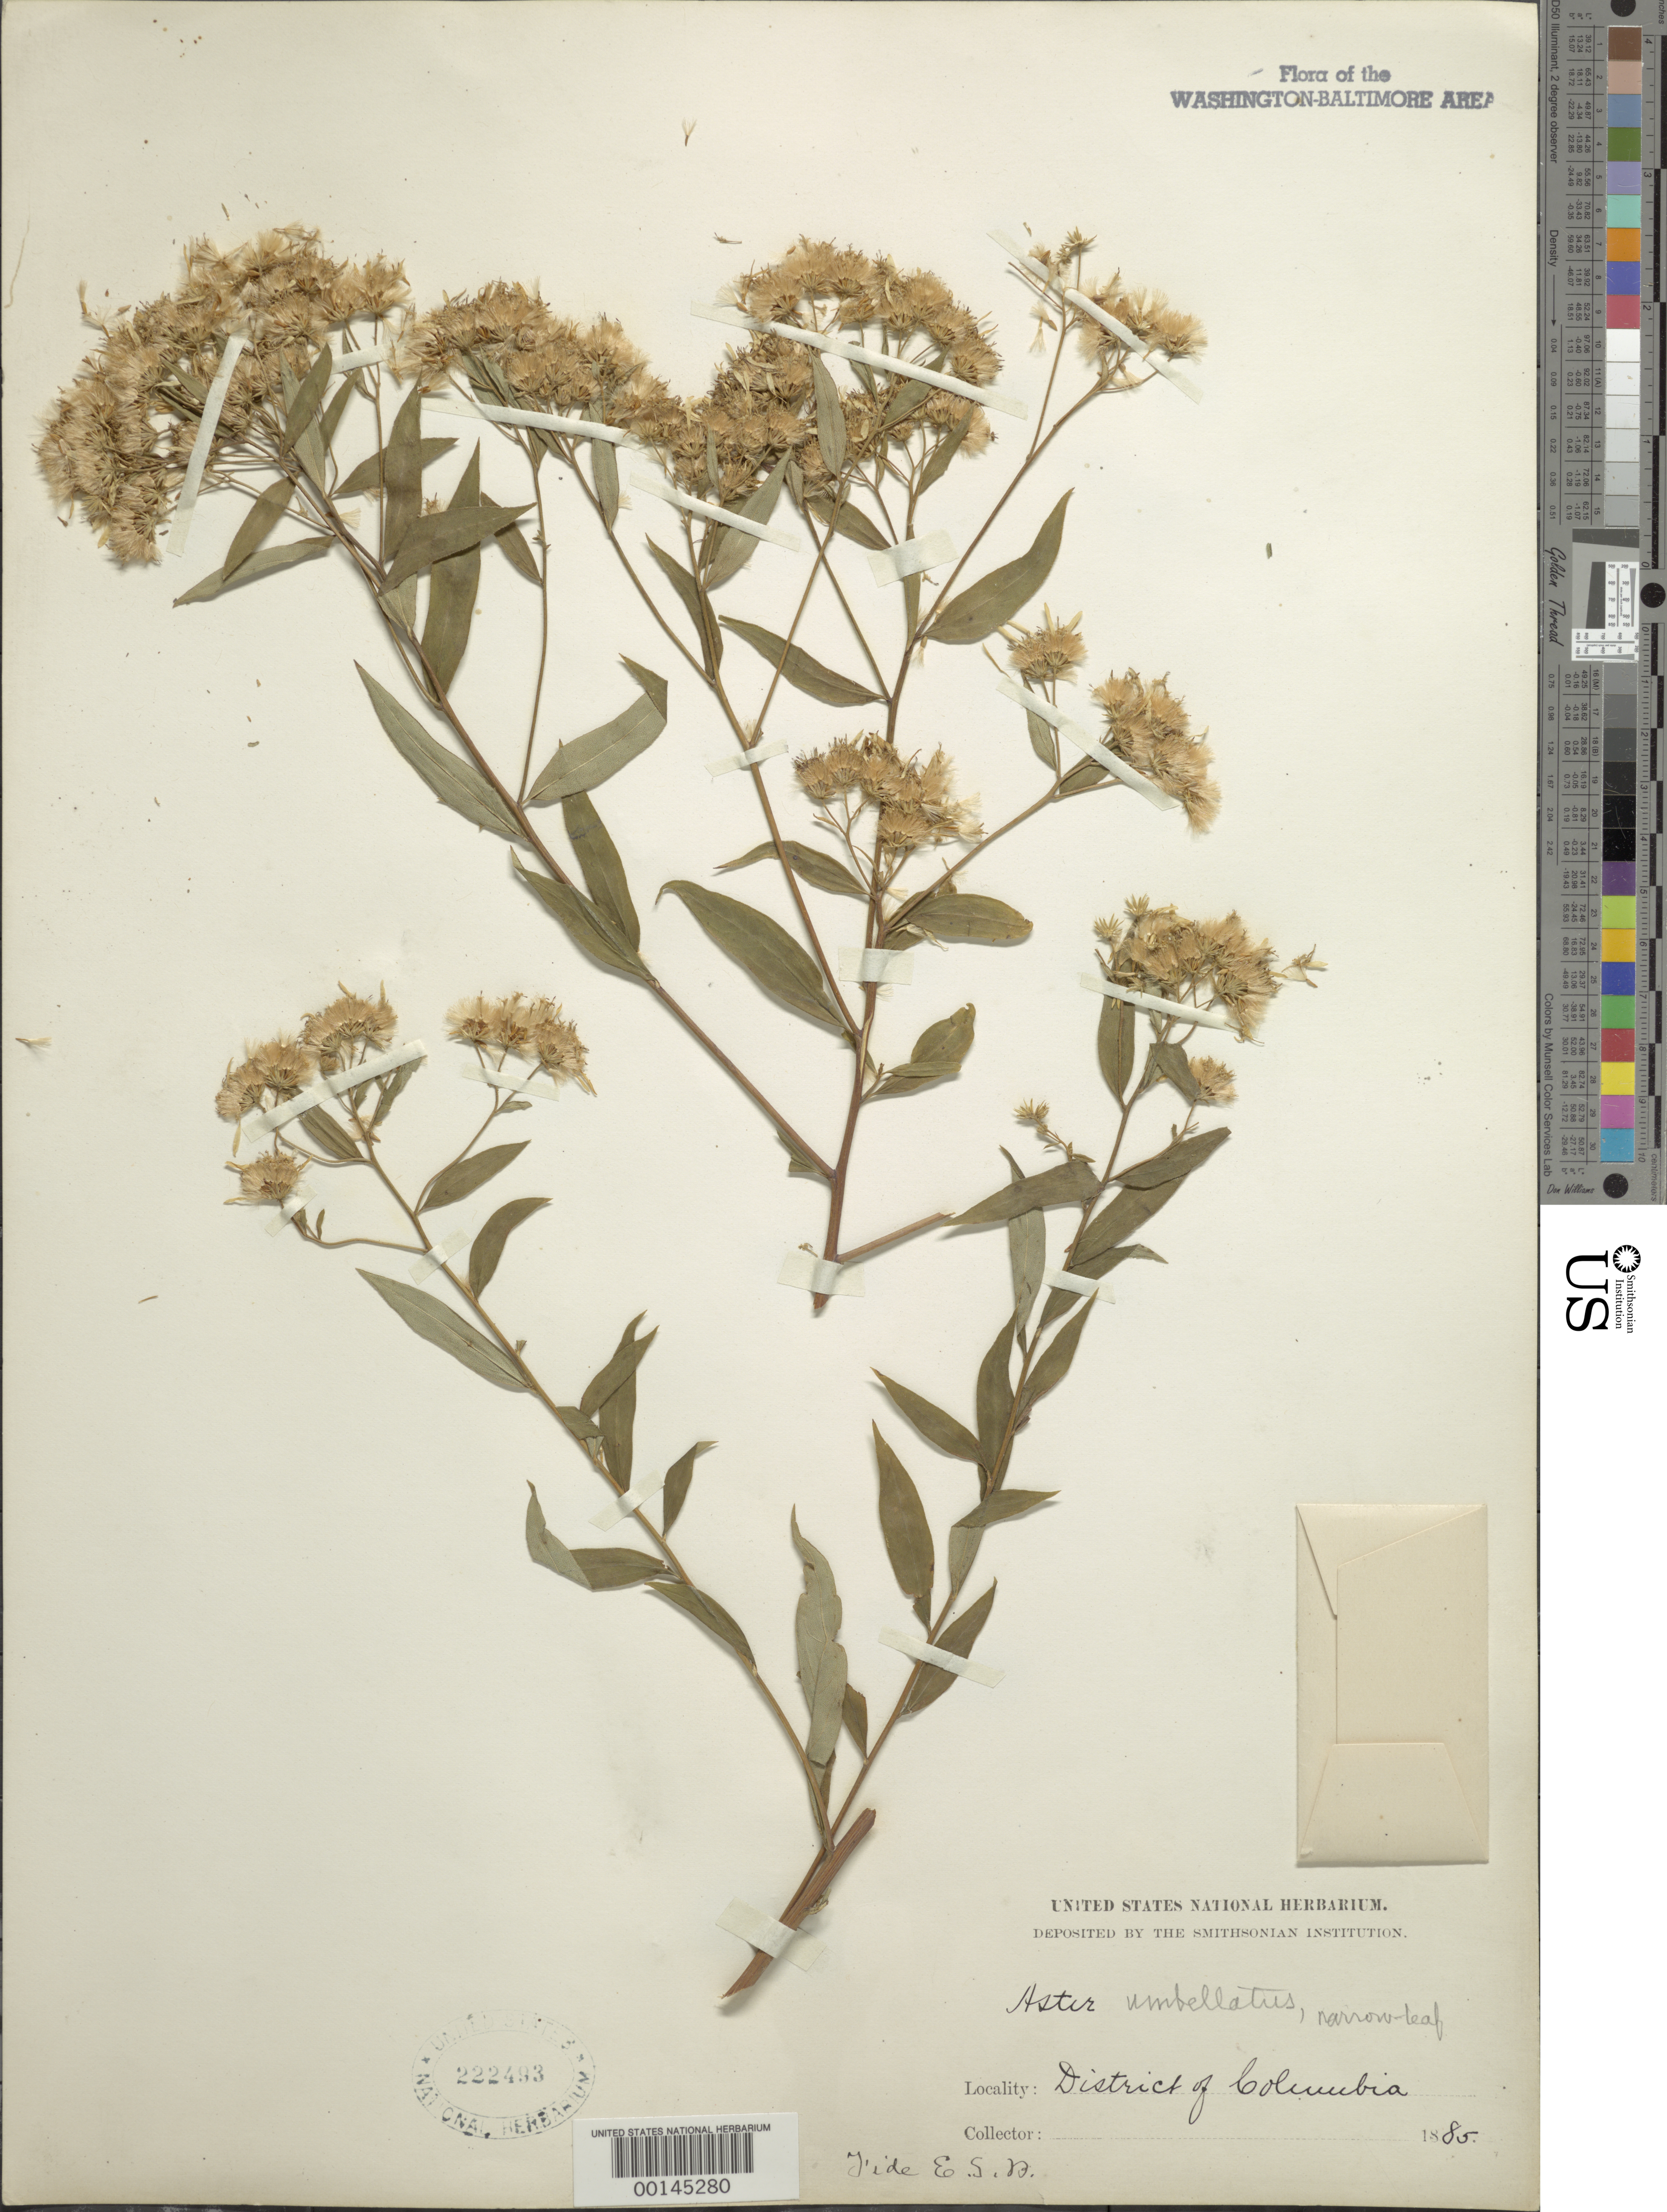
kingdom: Plantae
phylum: Tracheophyta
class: Magnoliopsida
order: Asterales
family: Asteraceae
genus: Doellingeria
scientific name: Doellingeria umbellata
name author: (Mill.) Nees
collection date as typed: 1885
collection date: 1885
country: United States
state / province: District of Columbia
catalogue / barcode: US 222493